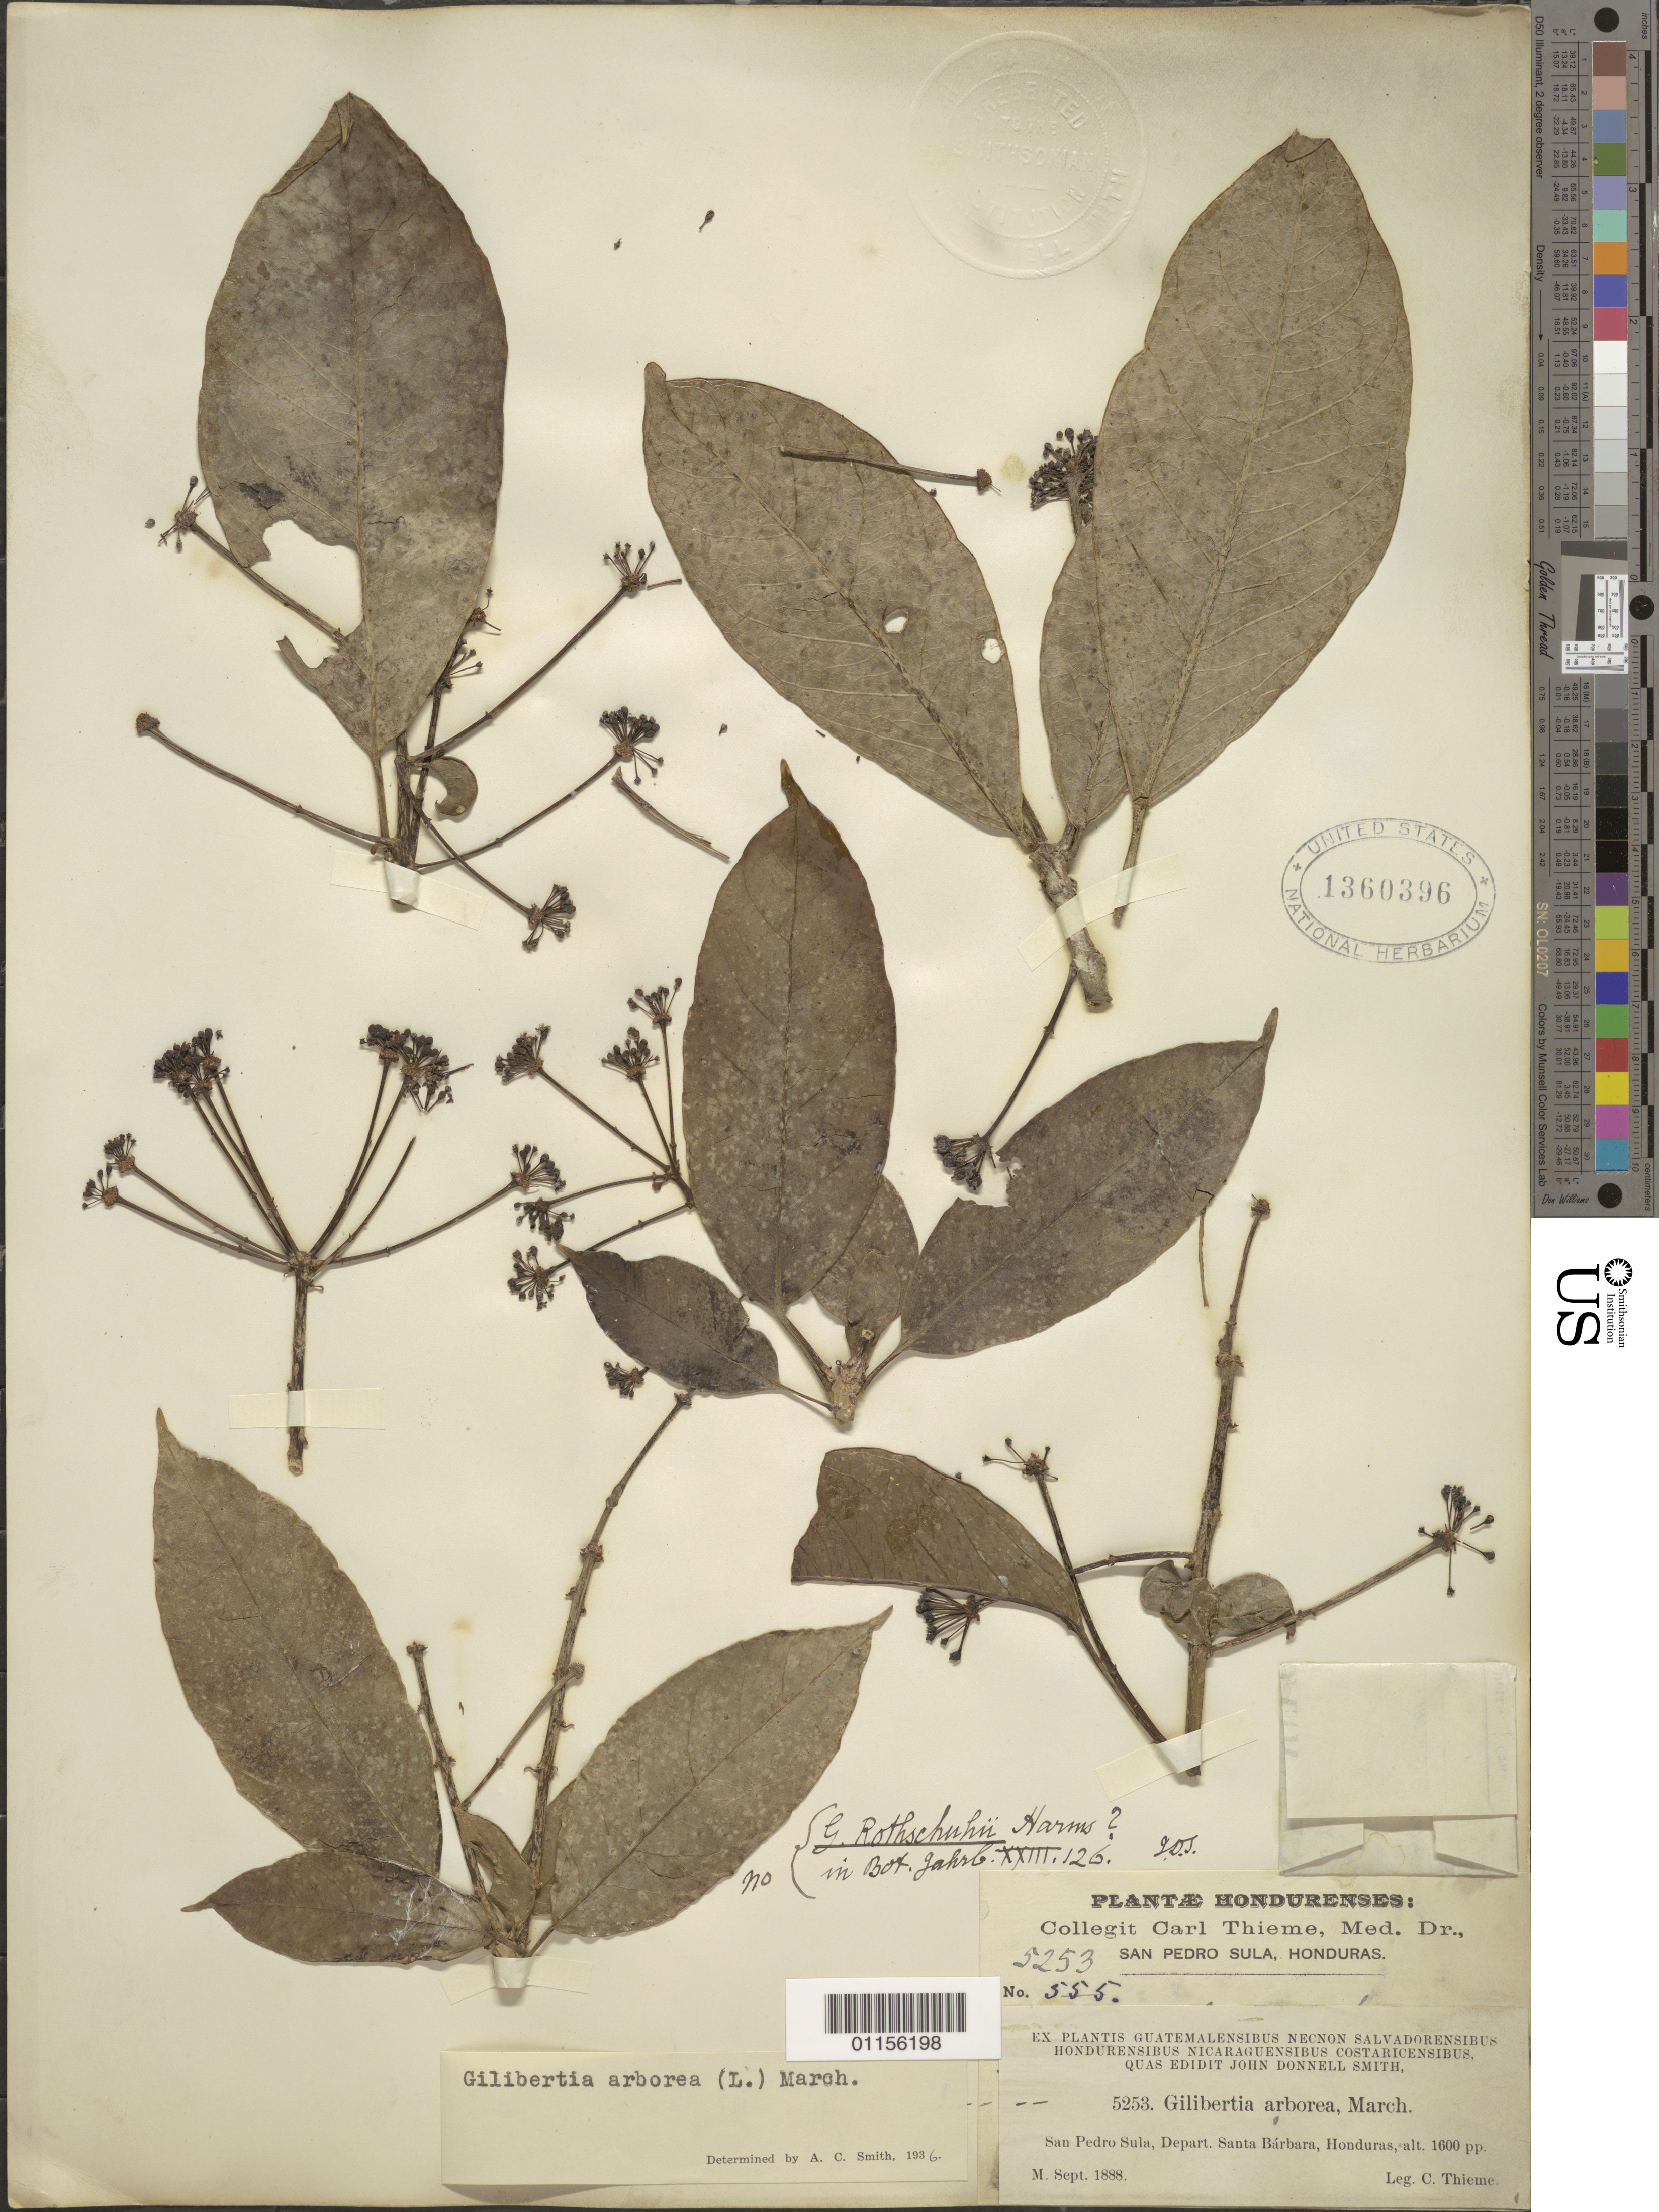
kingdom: Plantae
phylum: Tracheophyta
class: Magnoliopsida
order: Apiales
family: Araliaceae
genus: Dendropanax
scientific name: Dendropanax arboreus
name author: (L.) Decne. & Planch.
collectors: C. Thieme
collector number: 555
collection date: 1888-09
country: Honduras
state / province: Santa Bárbara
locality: San Pedro Sula.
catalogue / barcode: US 1360396